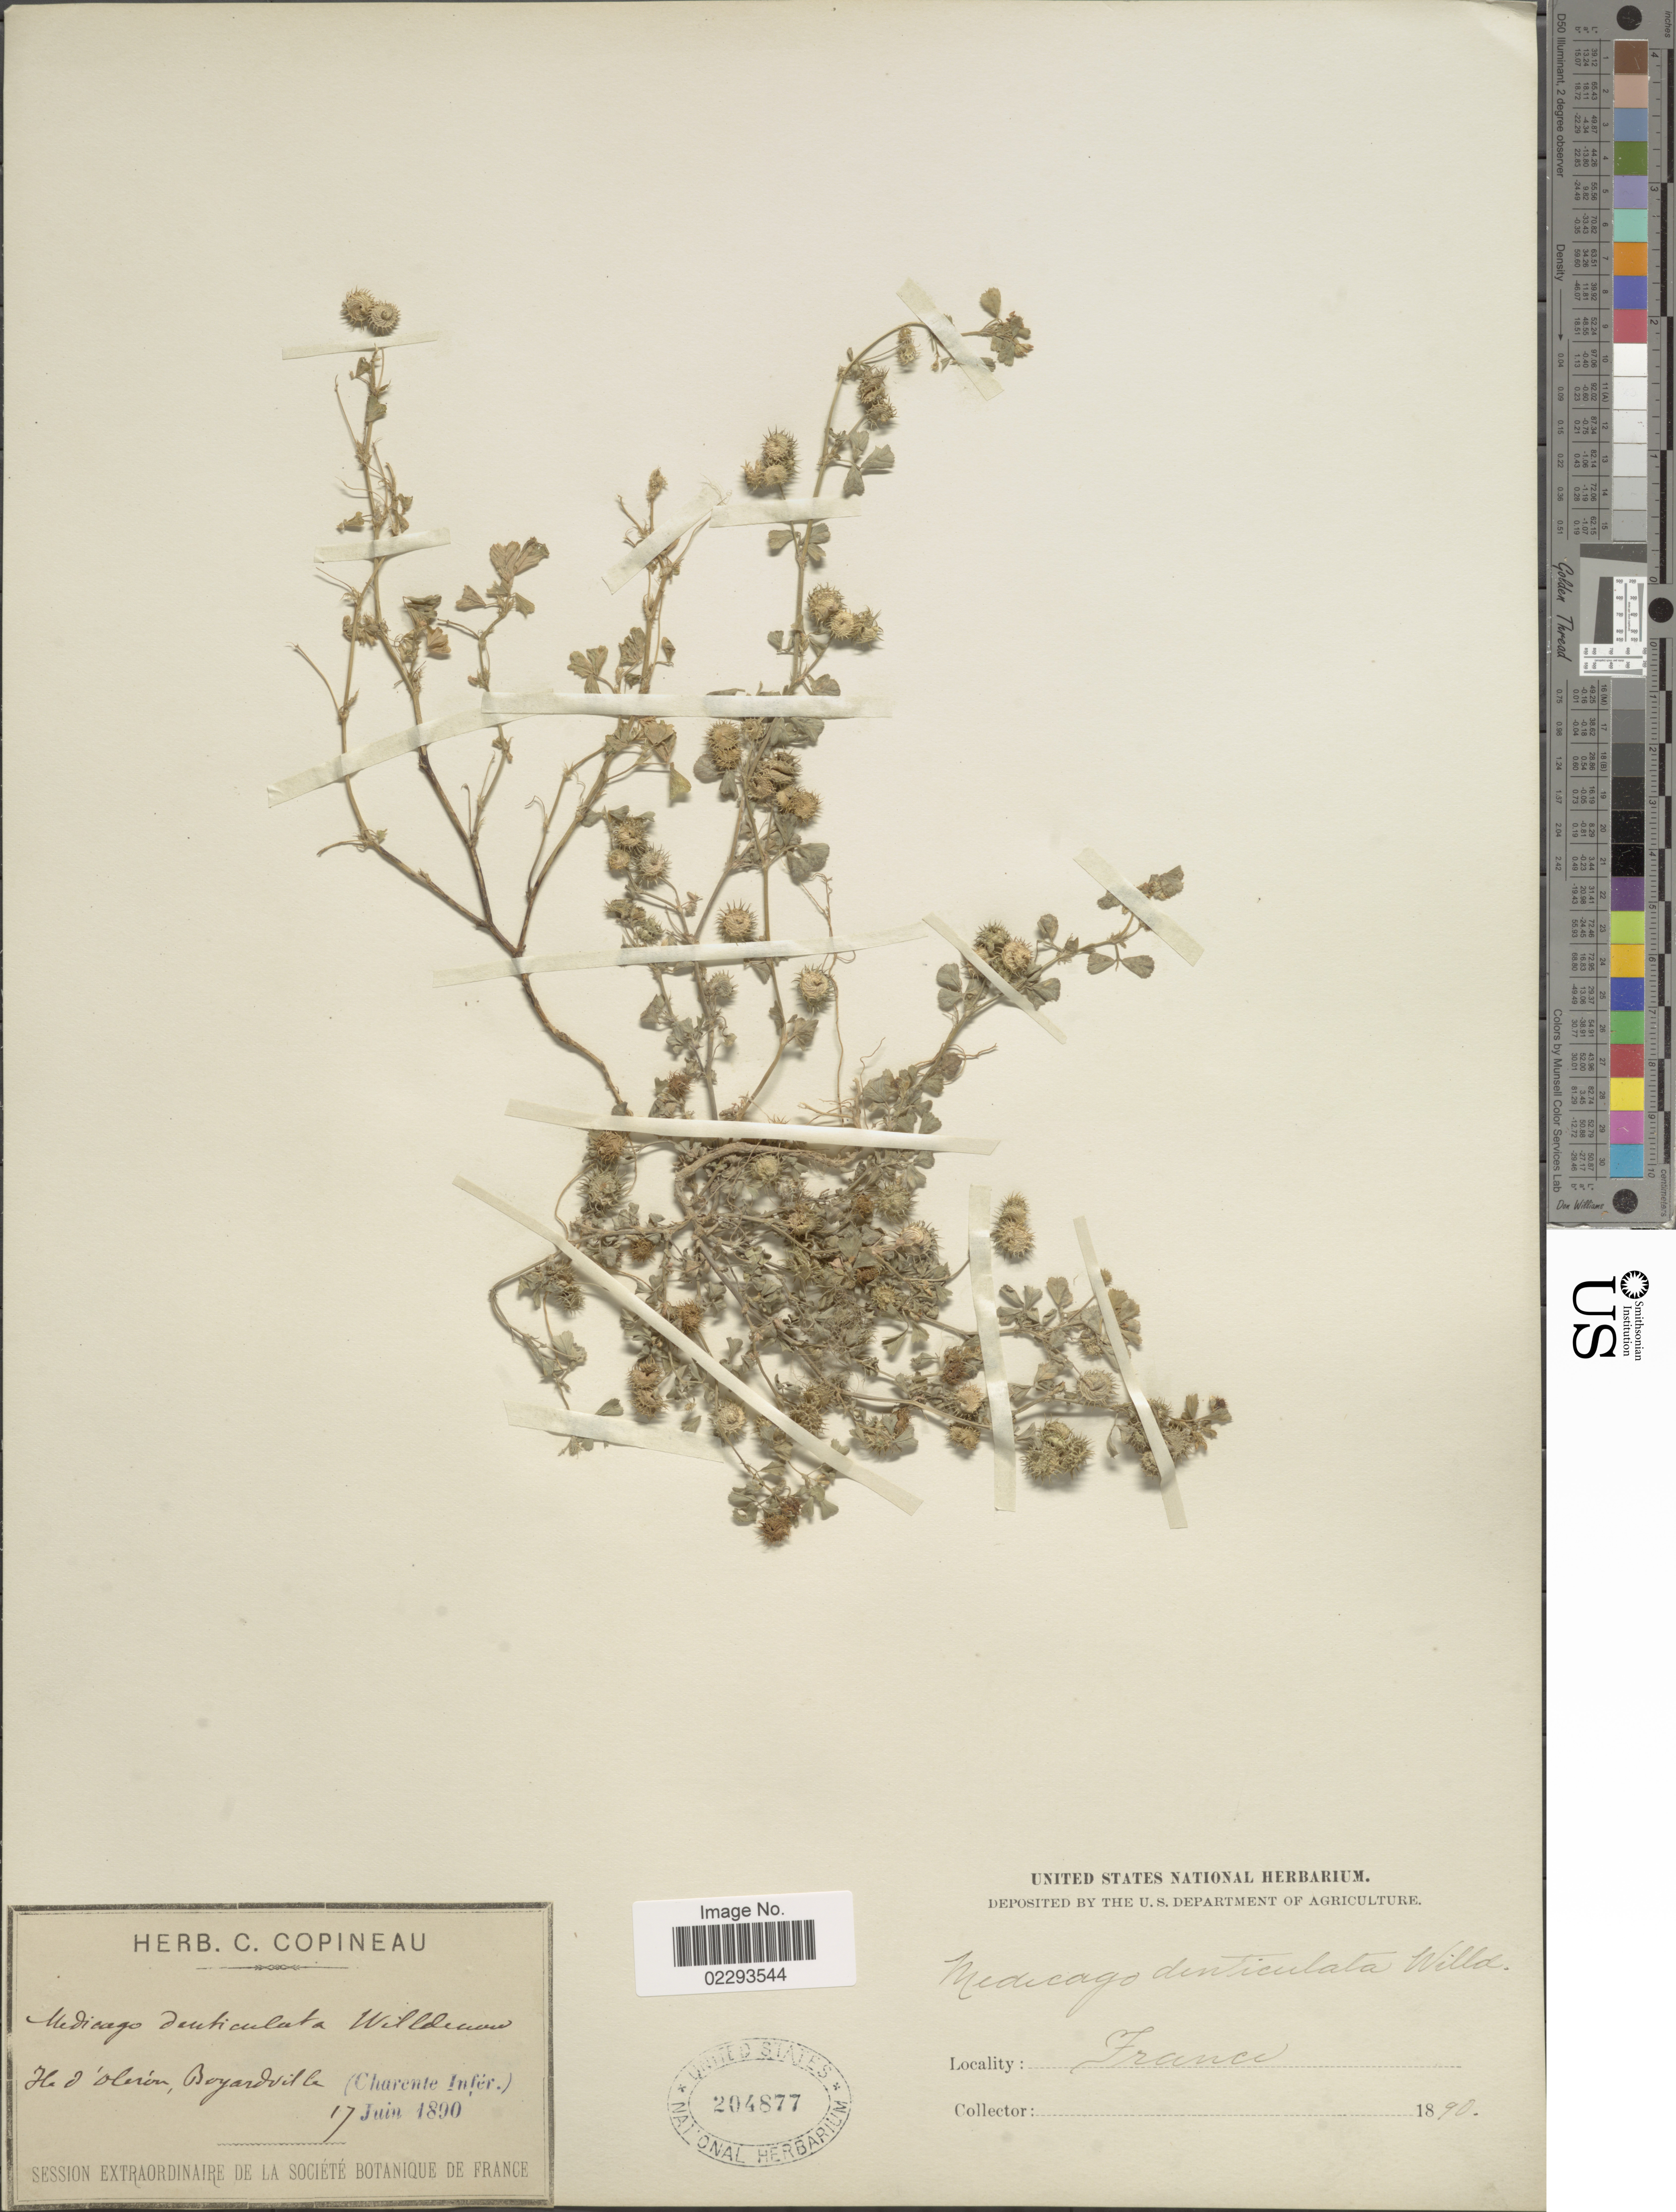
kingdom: Plantae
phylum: Tracheophyta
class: Magnoliopsida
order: Fabales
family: Fabaceae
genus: Medicago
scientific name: Medicago denticulata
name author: Willd.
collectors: ex herb. C. Copineau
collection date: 1890-06-17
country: France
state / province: Nouvelle-Aquitaine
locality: Ile d'Oleron, Boyardville (Charente Infér.)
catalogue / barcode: US 204877